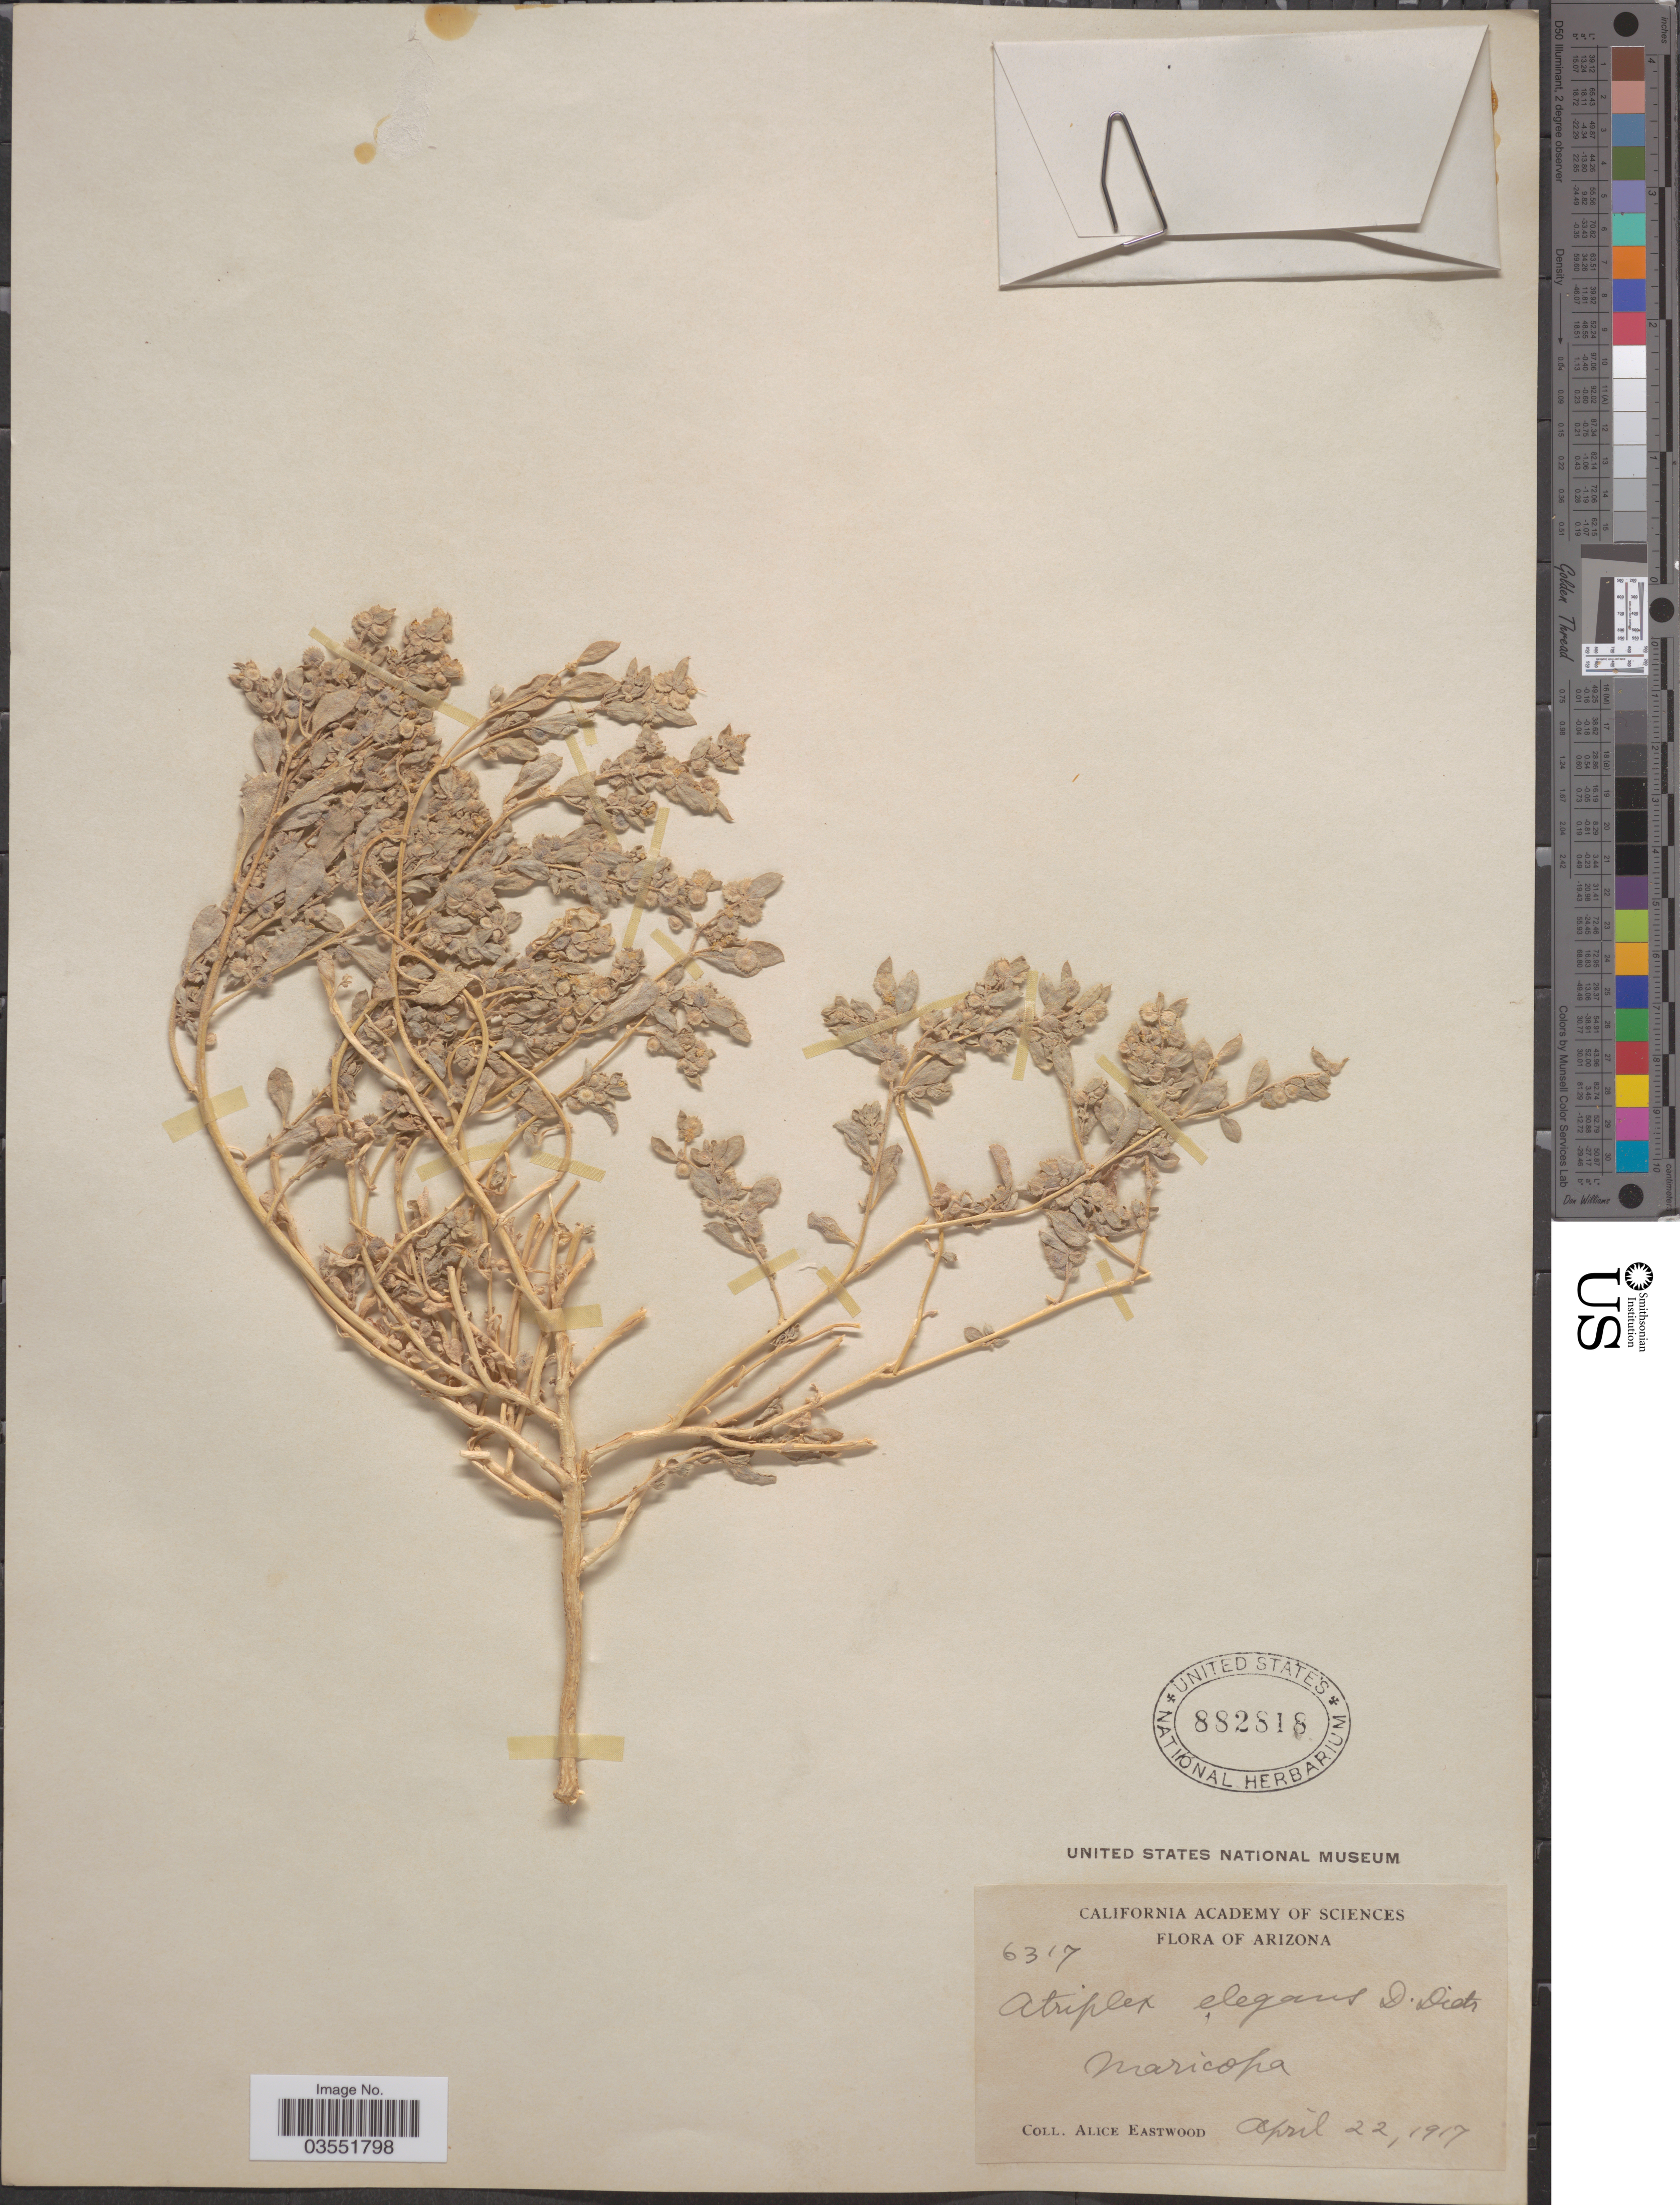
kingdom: Plantae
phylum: Tracheophyta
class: Magnoliopsida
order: Caryophyllales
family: Amaranthaceae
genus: Atriplex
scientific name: Atriplex fasciculata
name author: S. Watson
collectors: A. Eastwood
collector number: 6317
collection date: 1917-04-22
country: United States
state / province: Arizona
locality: Maricopa.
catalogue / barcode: US 882818